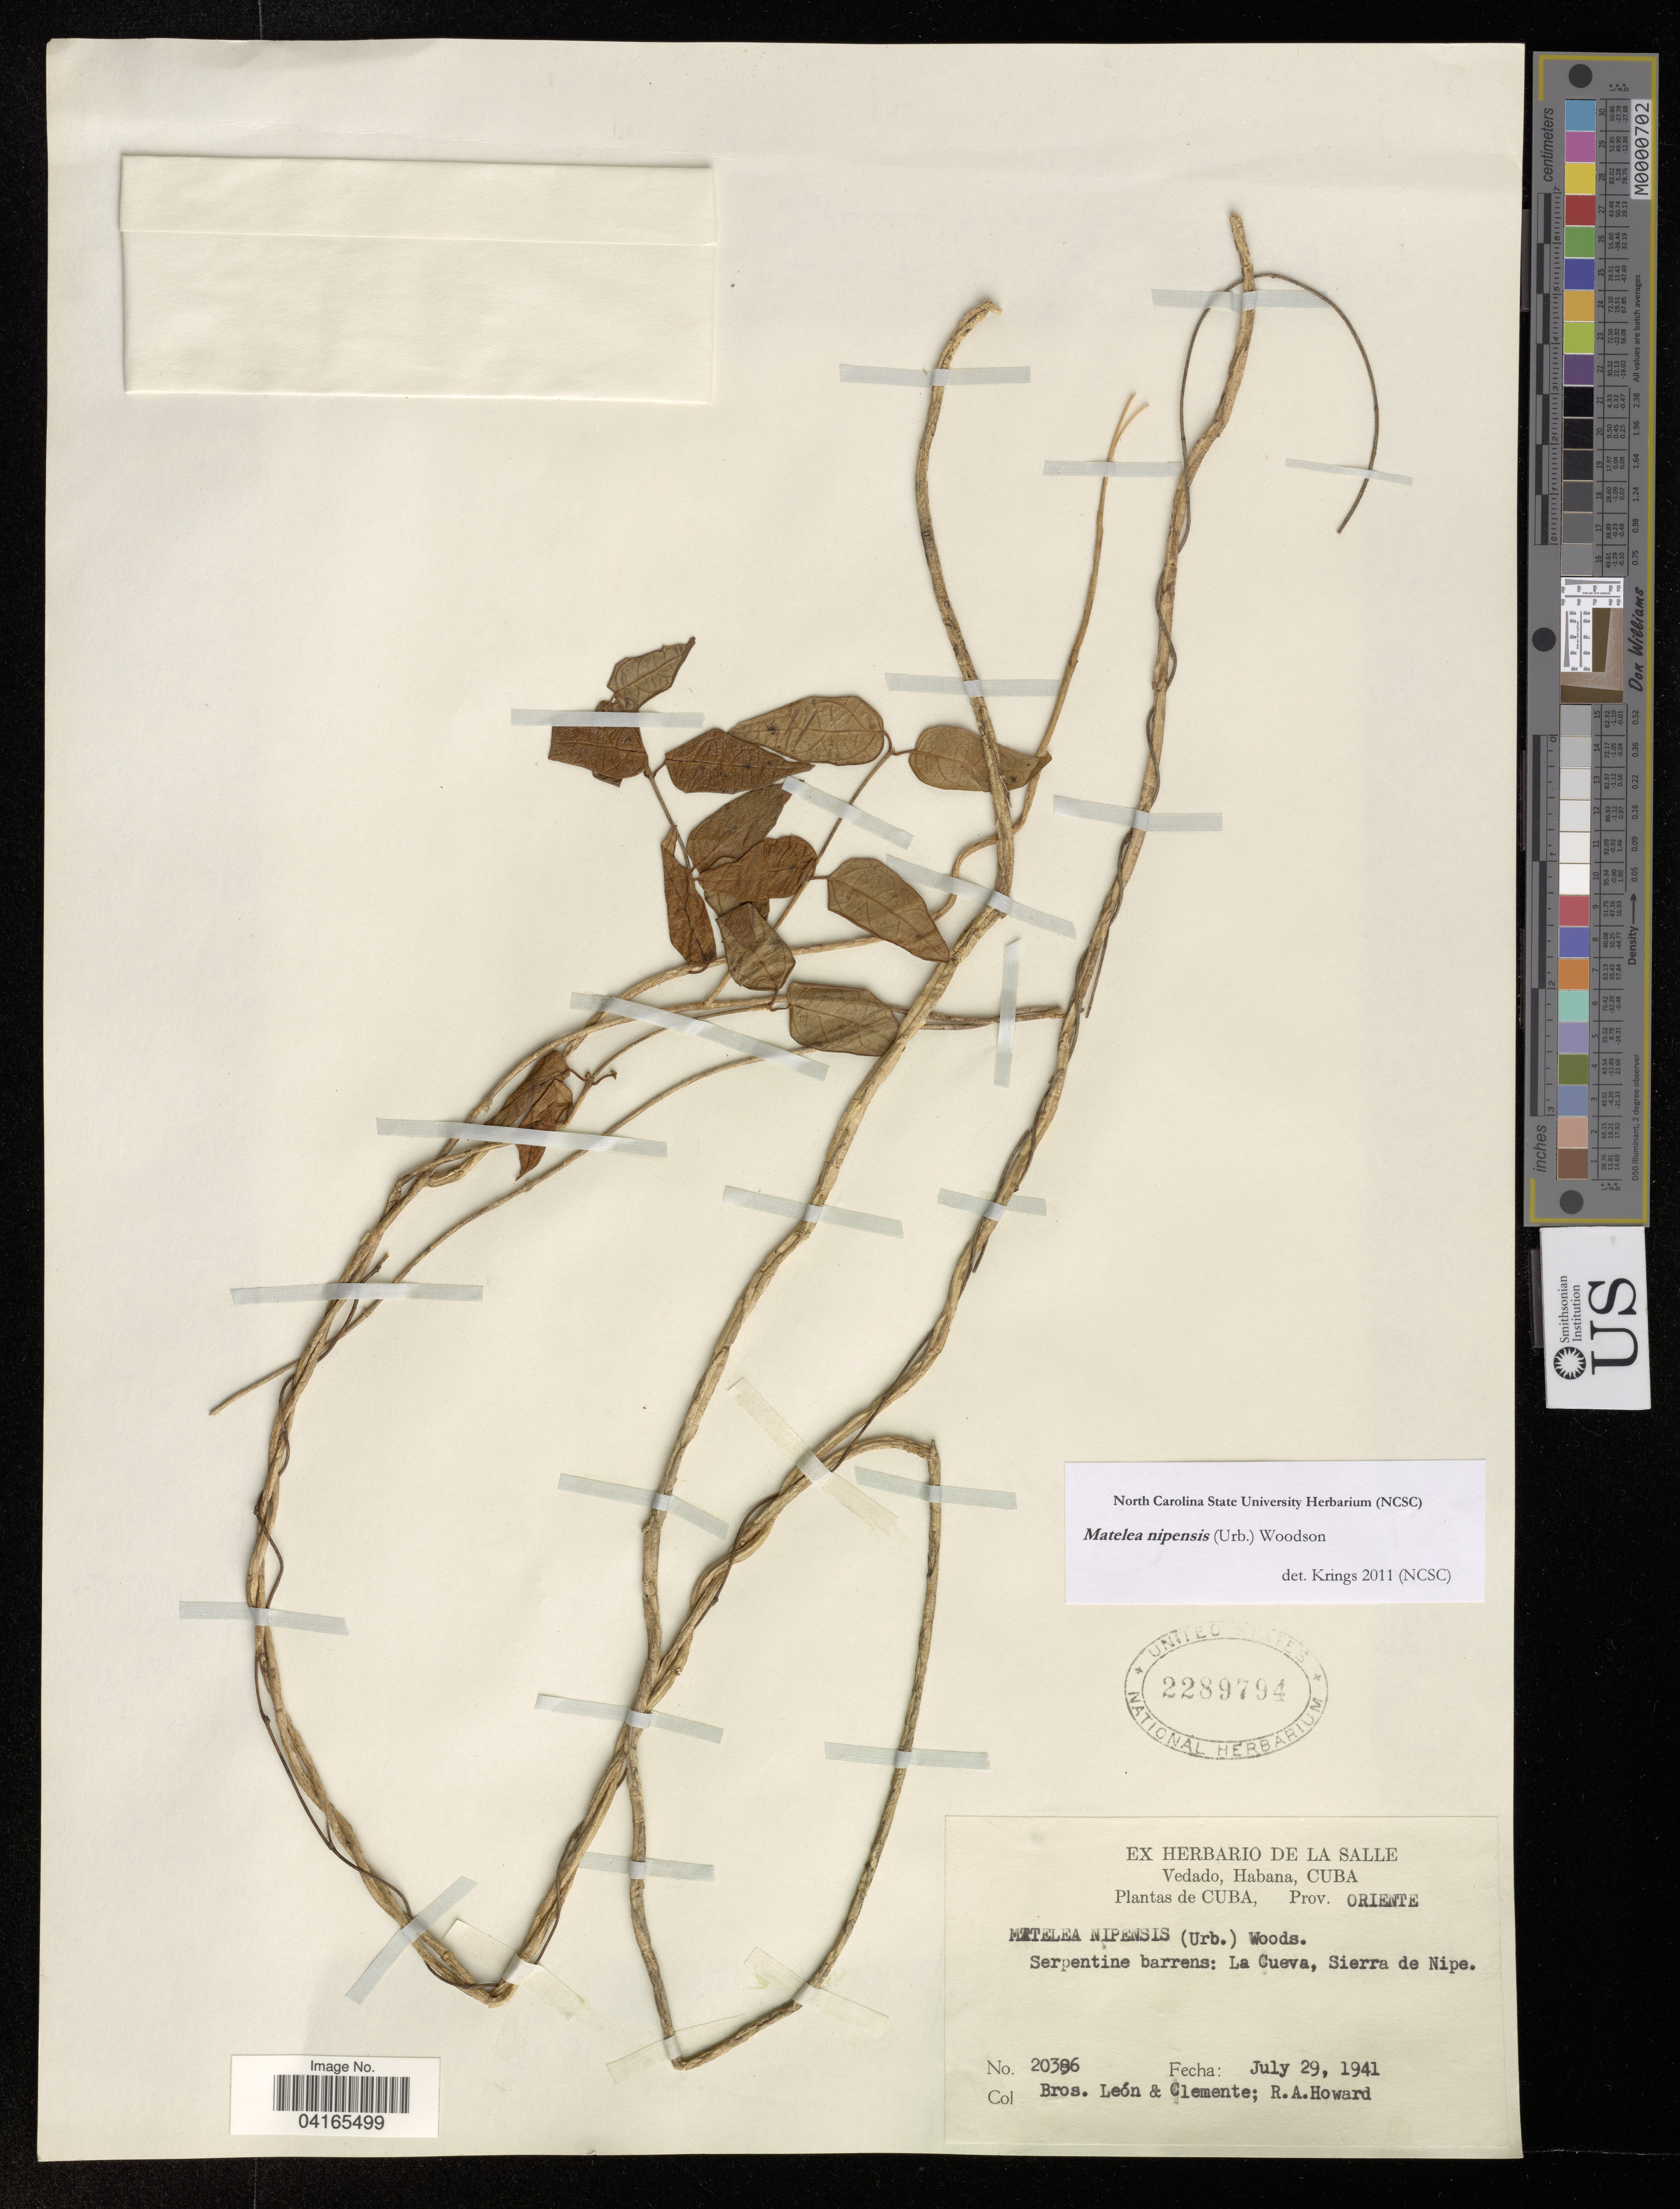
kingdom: Plantae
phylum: Tracheophyta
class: Magnoliopsida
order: Gentianales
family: Apocynaceae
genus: Matelea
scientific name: Matelea nipensis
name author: (Urb.) Woodson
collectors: Bro. León, -- Clemente & R. A. Howard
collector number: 2039*6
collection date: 1941-07-29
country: Cuba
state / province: Oriente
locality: Vedado, Habana. Prov. Oriente. La Cueva, Sierra de Nipe.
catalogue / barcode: US 2289794